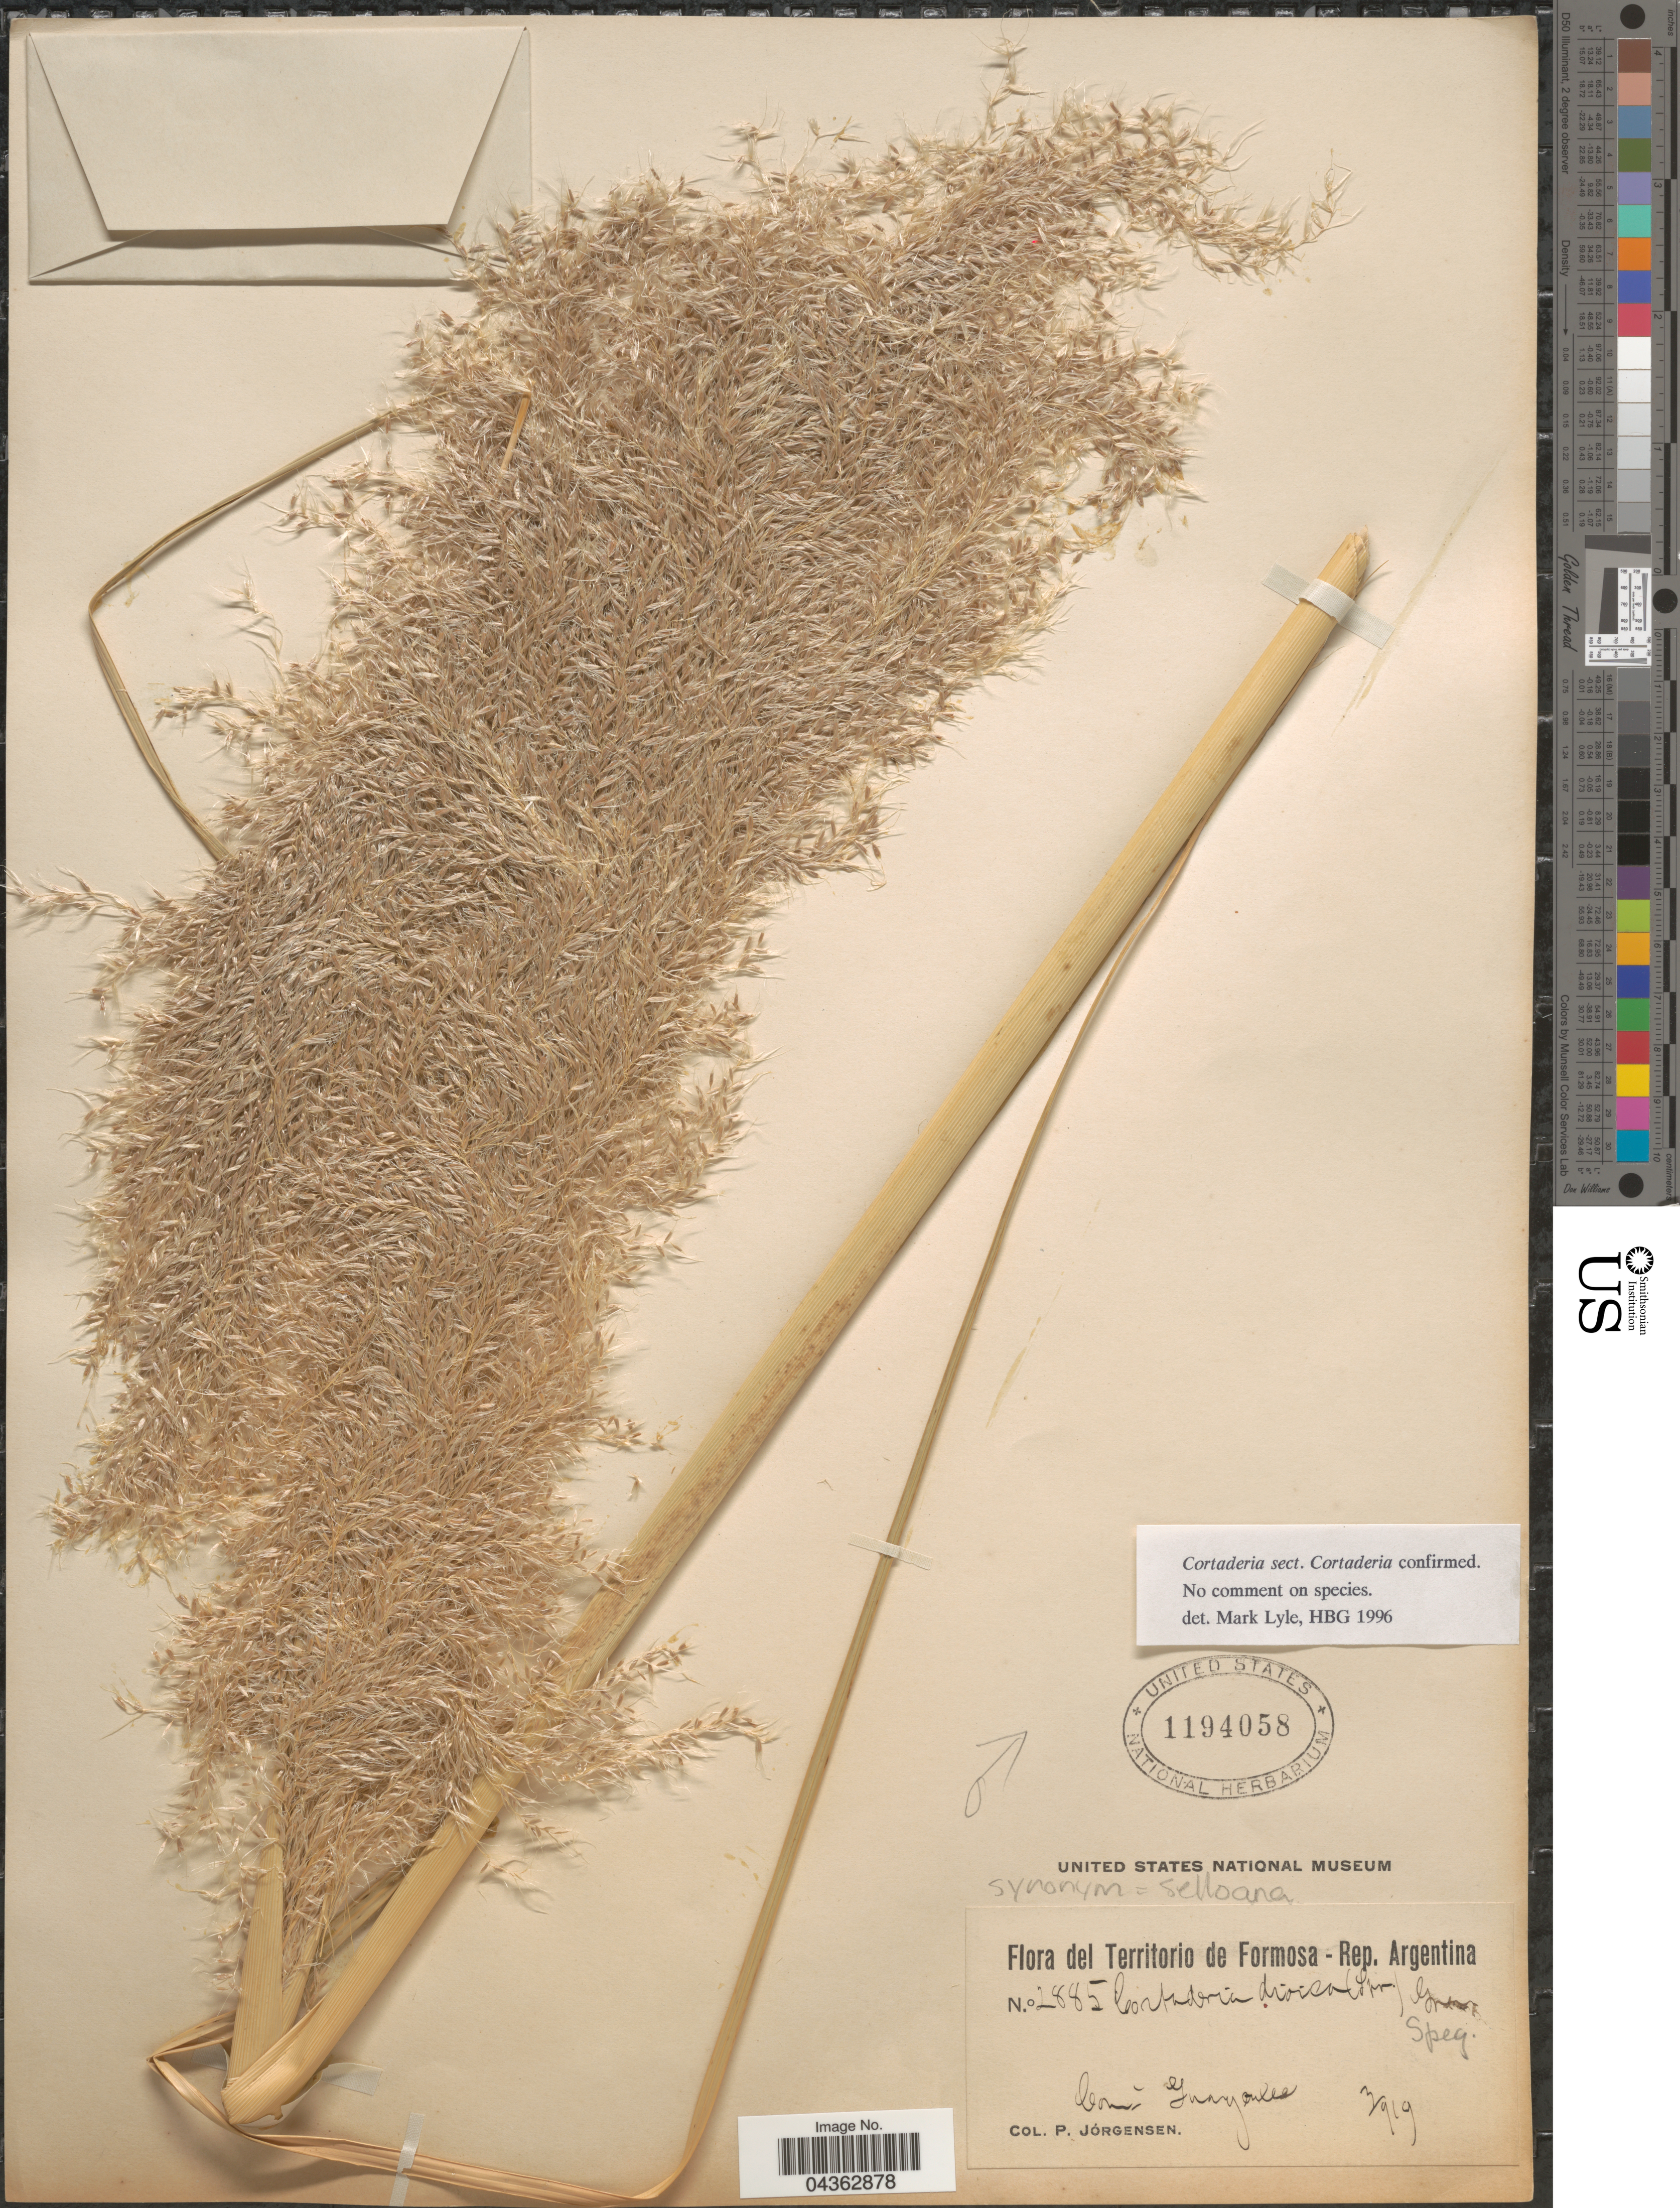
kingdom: Plantae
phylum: Tracheophyta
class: Liliopsida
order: Poales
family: Poaceae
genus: Cortaderia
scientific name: Cortaderia selloana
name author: (Schult. & Schult. f.) Asch. & Graebn.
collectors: P. Jörgensen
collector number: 2885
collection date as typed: Transcribed d/m/y: 3/9/19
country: Argentina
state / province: Formosa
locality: Territorio de Formosa. Comun Guaycolec.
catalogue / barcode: US 1194058